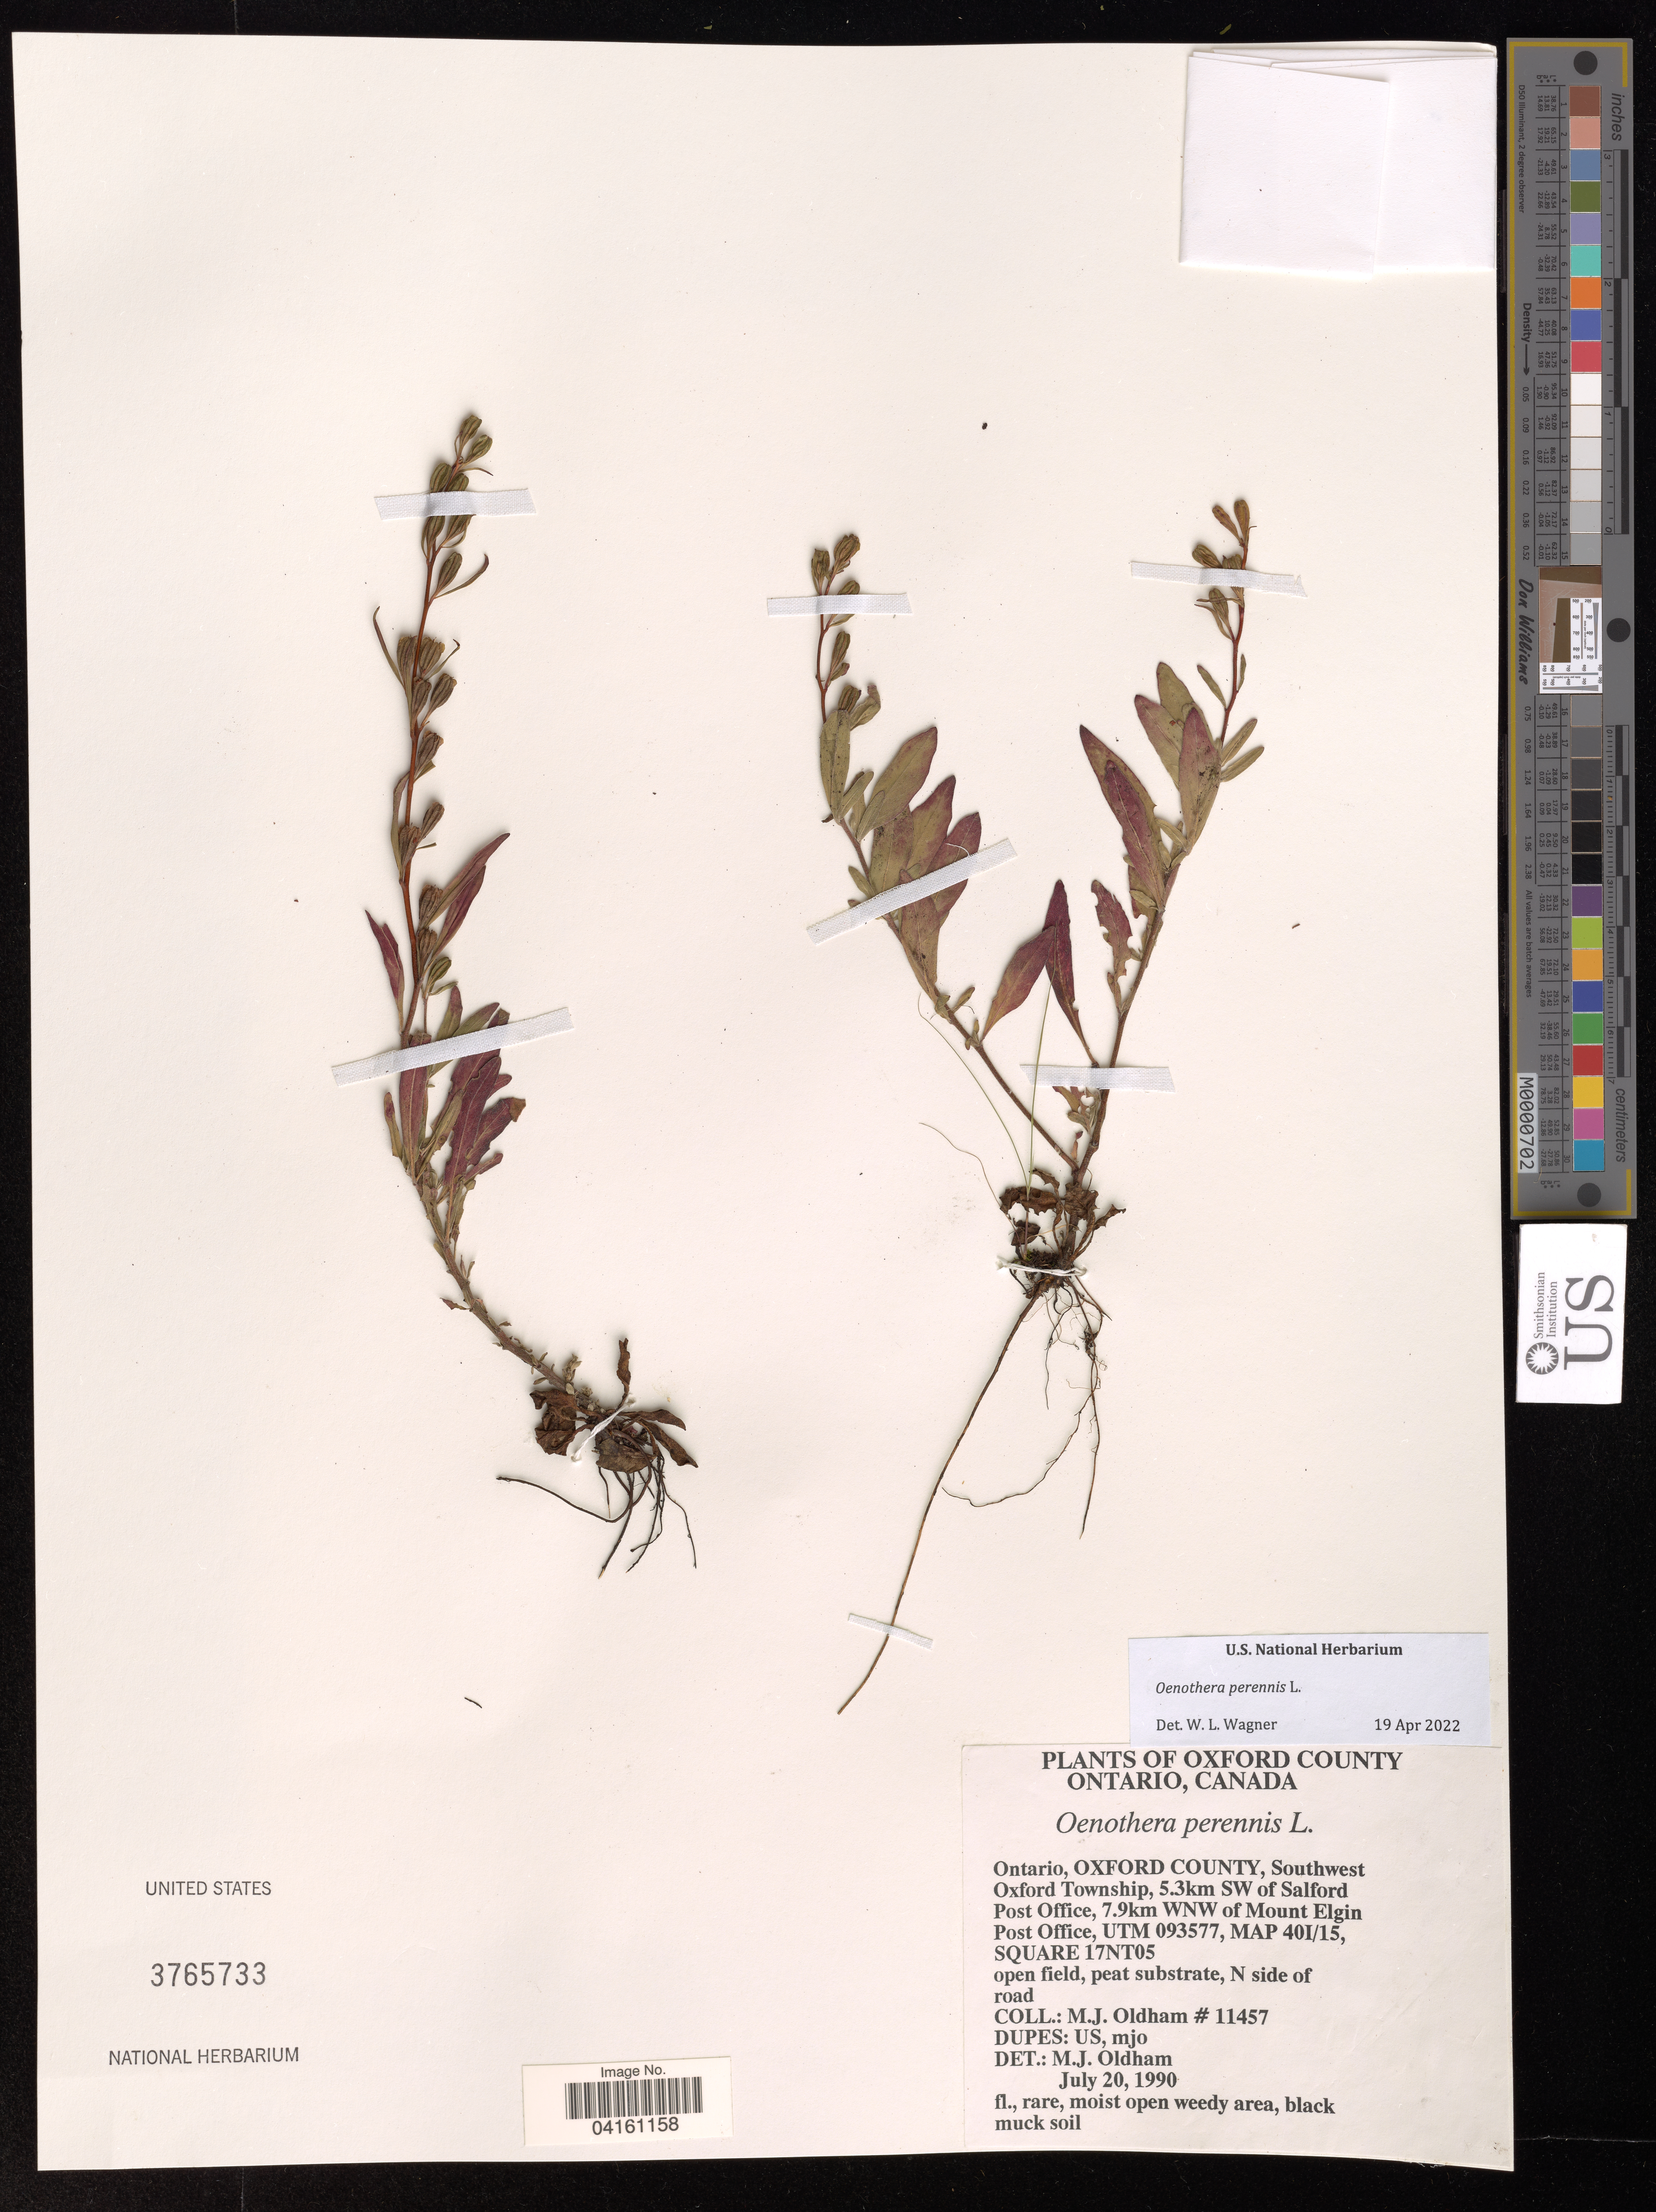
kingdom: Plantae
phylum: Tracheophyta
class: Magnoliopsida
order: Myrtales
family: Onagraceae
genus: Oenothera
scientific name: Oenothera perennis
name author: L.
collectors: M. Oldham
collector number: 11457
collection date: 1990-07-20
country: Canada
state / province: Ontario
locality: Oxford County, Southwest Oxford Township, 5.3km SW of Salford Post Office, 7.9km WNW of Mount Elgin Post Office UTM 093577, MAP 40I/15, SQUARE 17NT05 open field, peat substrate, N side of road.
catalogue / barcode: US 3765733